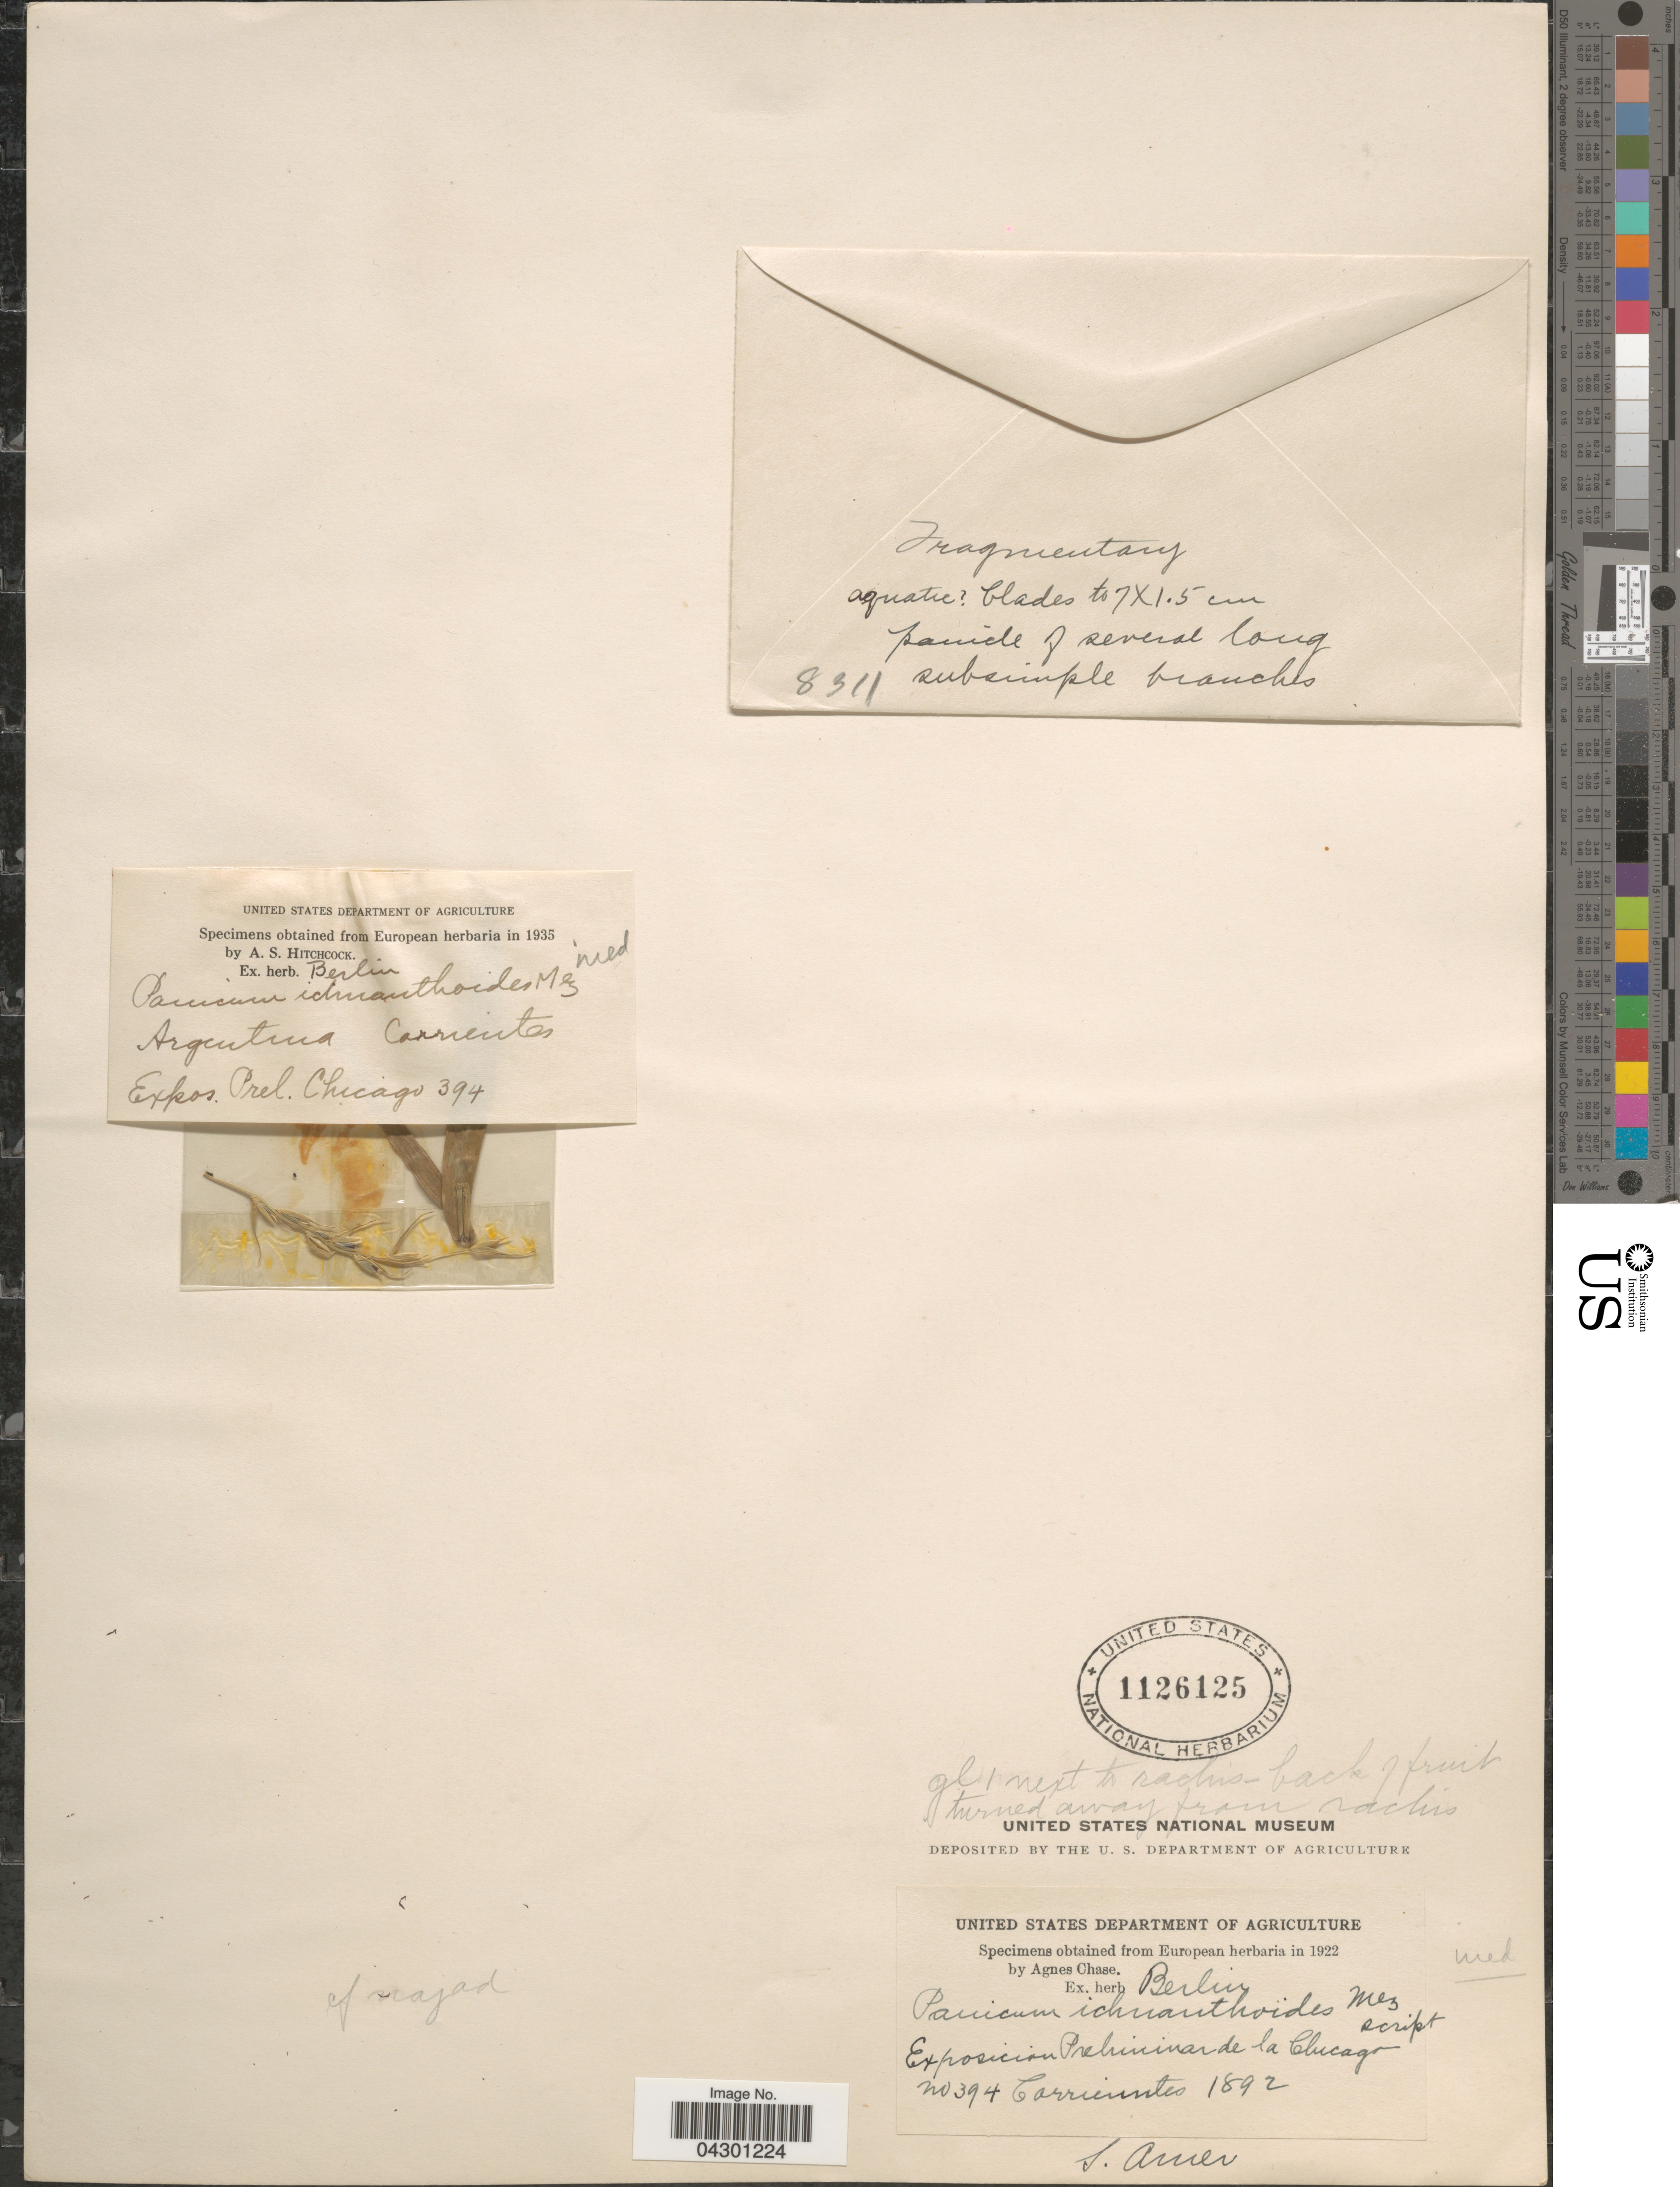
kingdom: Plantae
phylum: Tracheophyta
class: Liliopsida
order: Poales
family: Poaceae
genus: Panicum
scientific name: Panicum virgatum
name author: L.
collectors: ex herb. Berlin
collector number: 394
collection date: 1892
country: Argentina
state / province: Corrientes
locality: Exposicion Preliminas de la Chicago.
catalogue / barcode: US 1126125